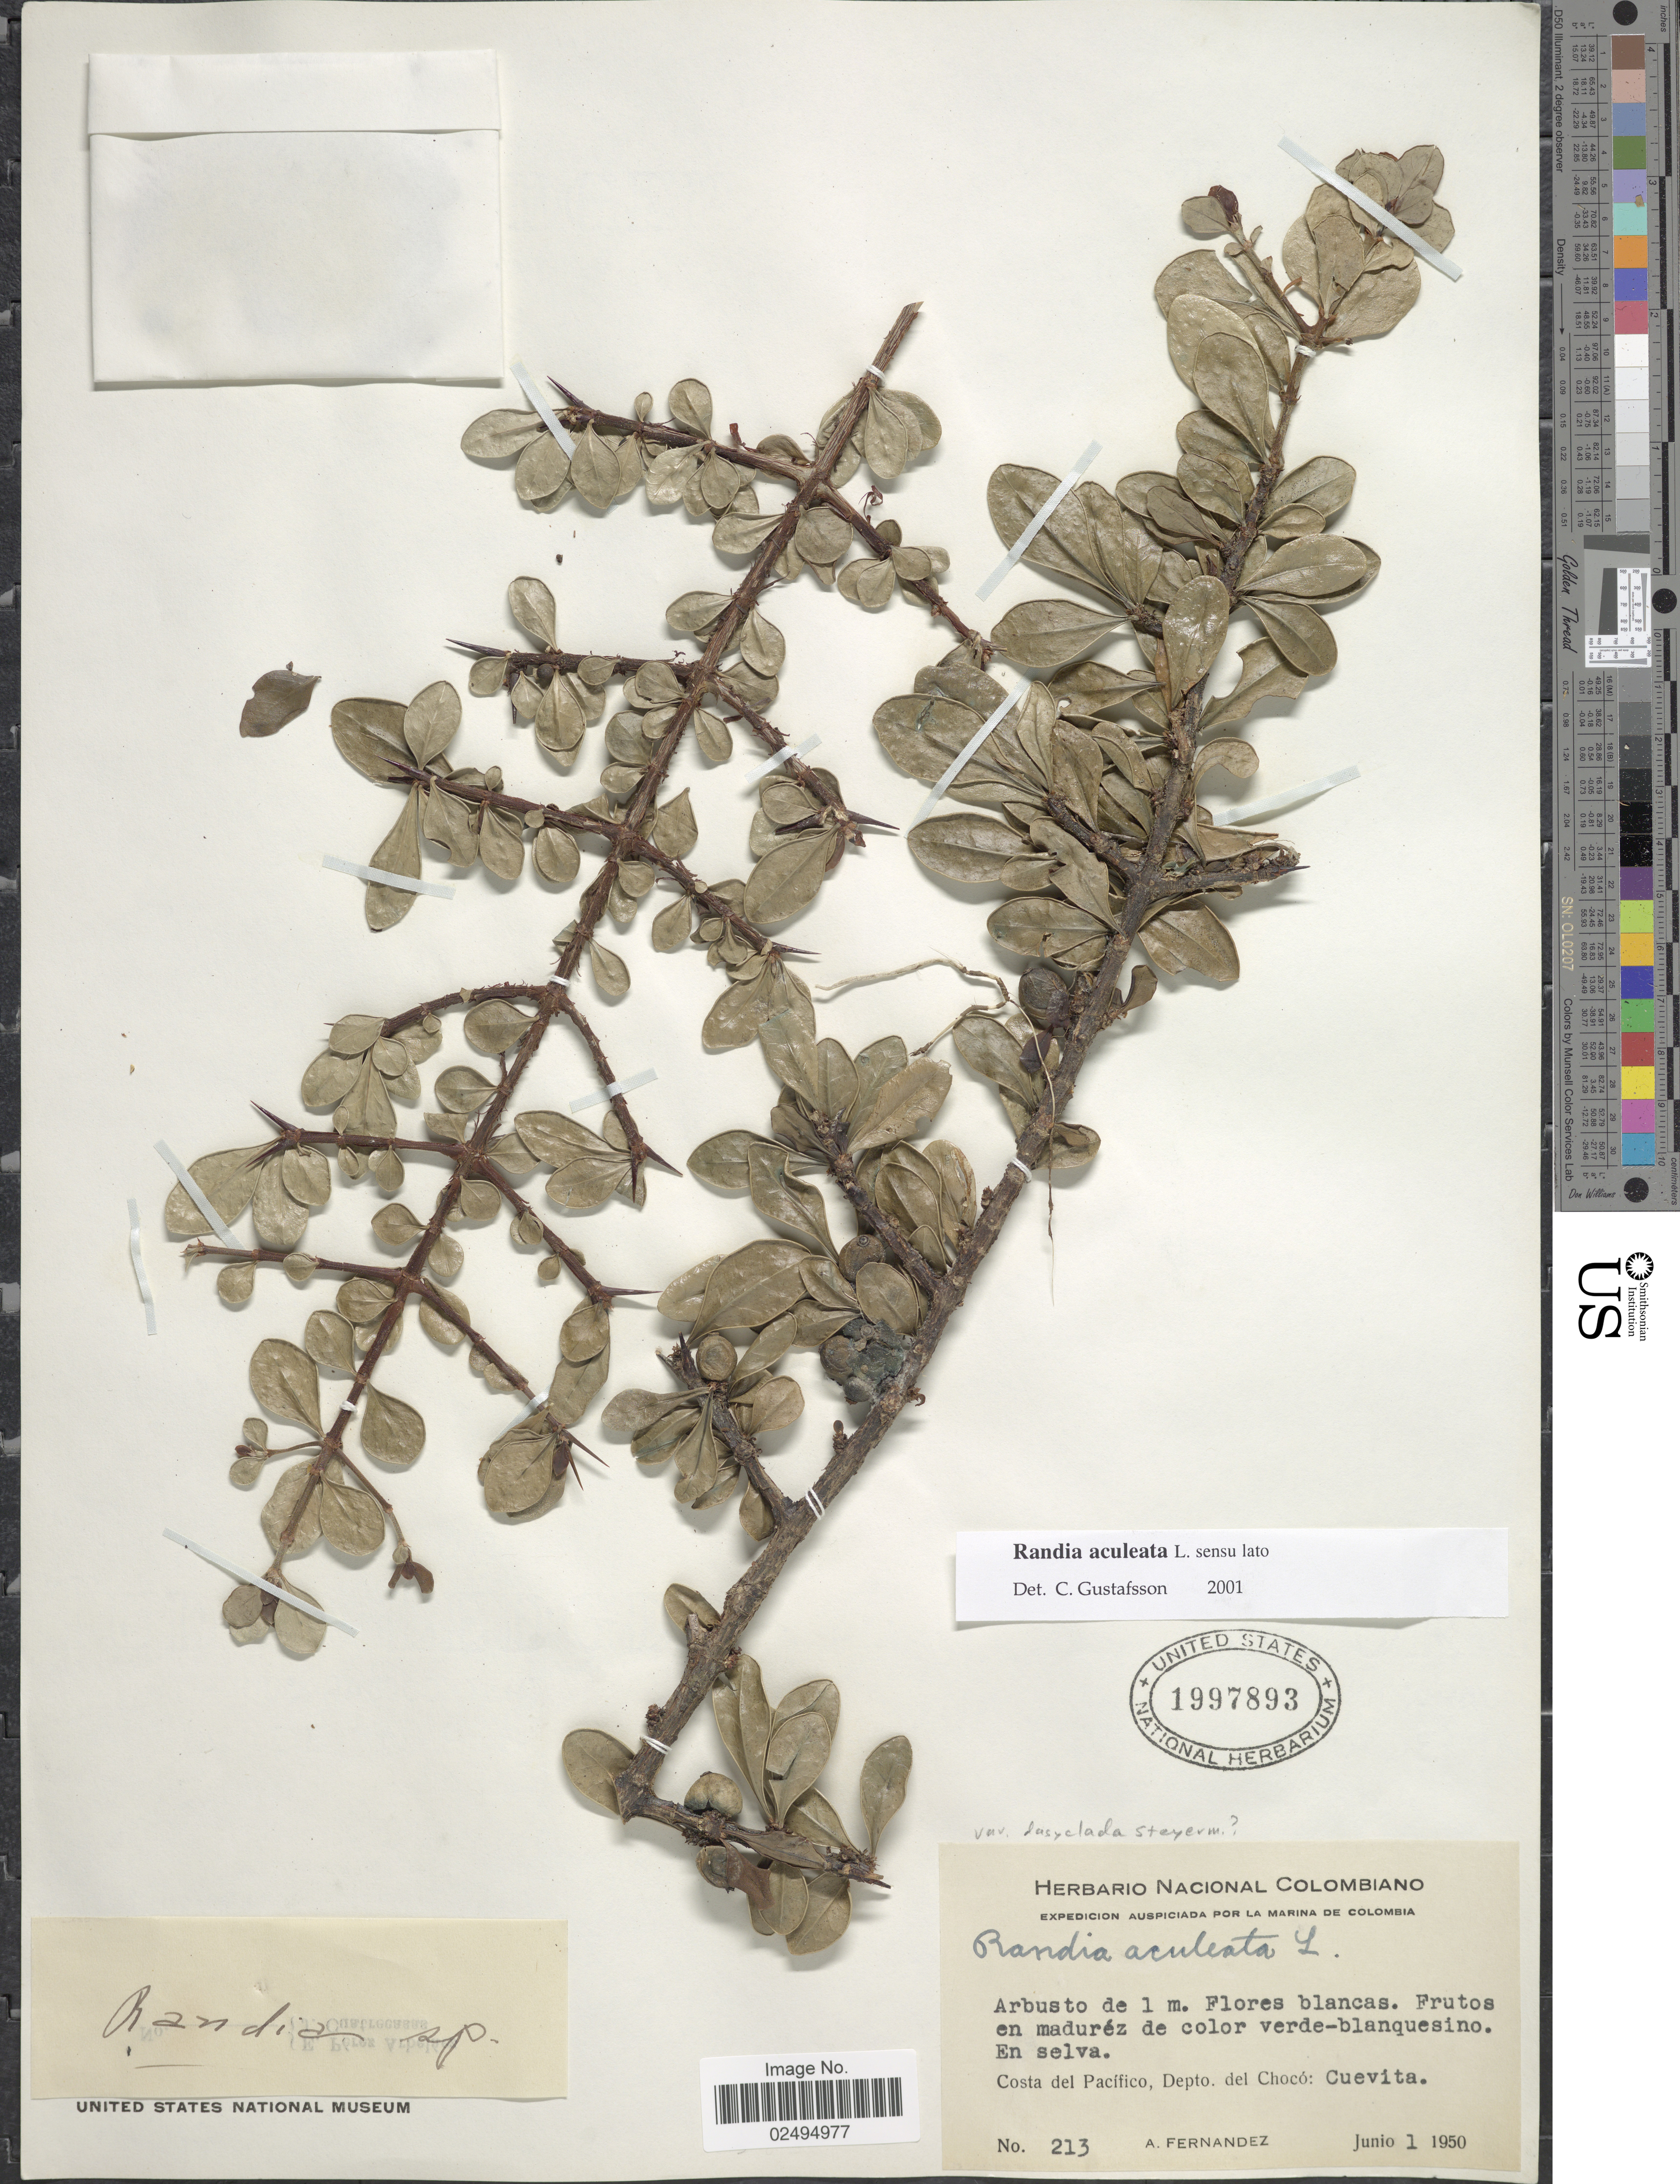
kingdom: Plantae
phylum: Tracheophyta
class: Magnoliopsida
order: Gentianales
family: Rubiaceae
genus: Randia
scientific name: Randia aculeata var. dasyclada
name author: Steyerm.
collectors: A. Fernandez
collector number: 213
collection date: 1950-06-01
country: Colombia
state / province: Chocó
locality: En selva, Costa del Pacifico, Cuevita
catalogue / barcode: US 1997893